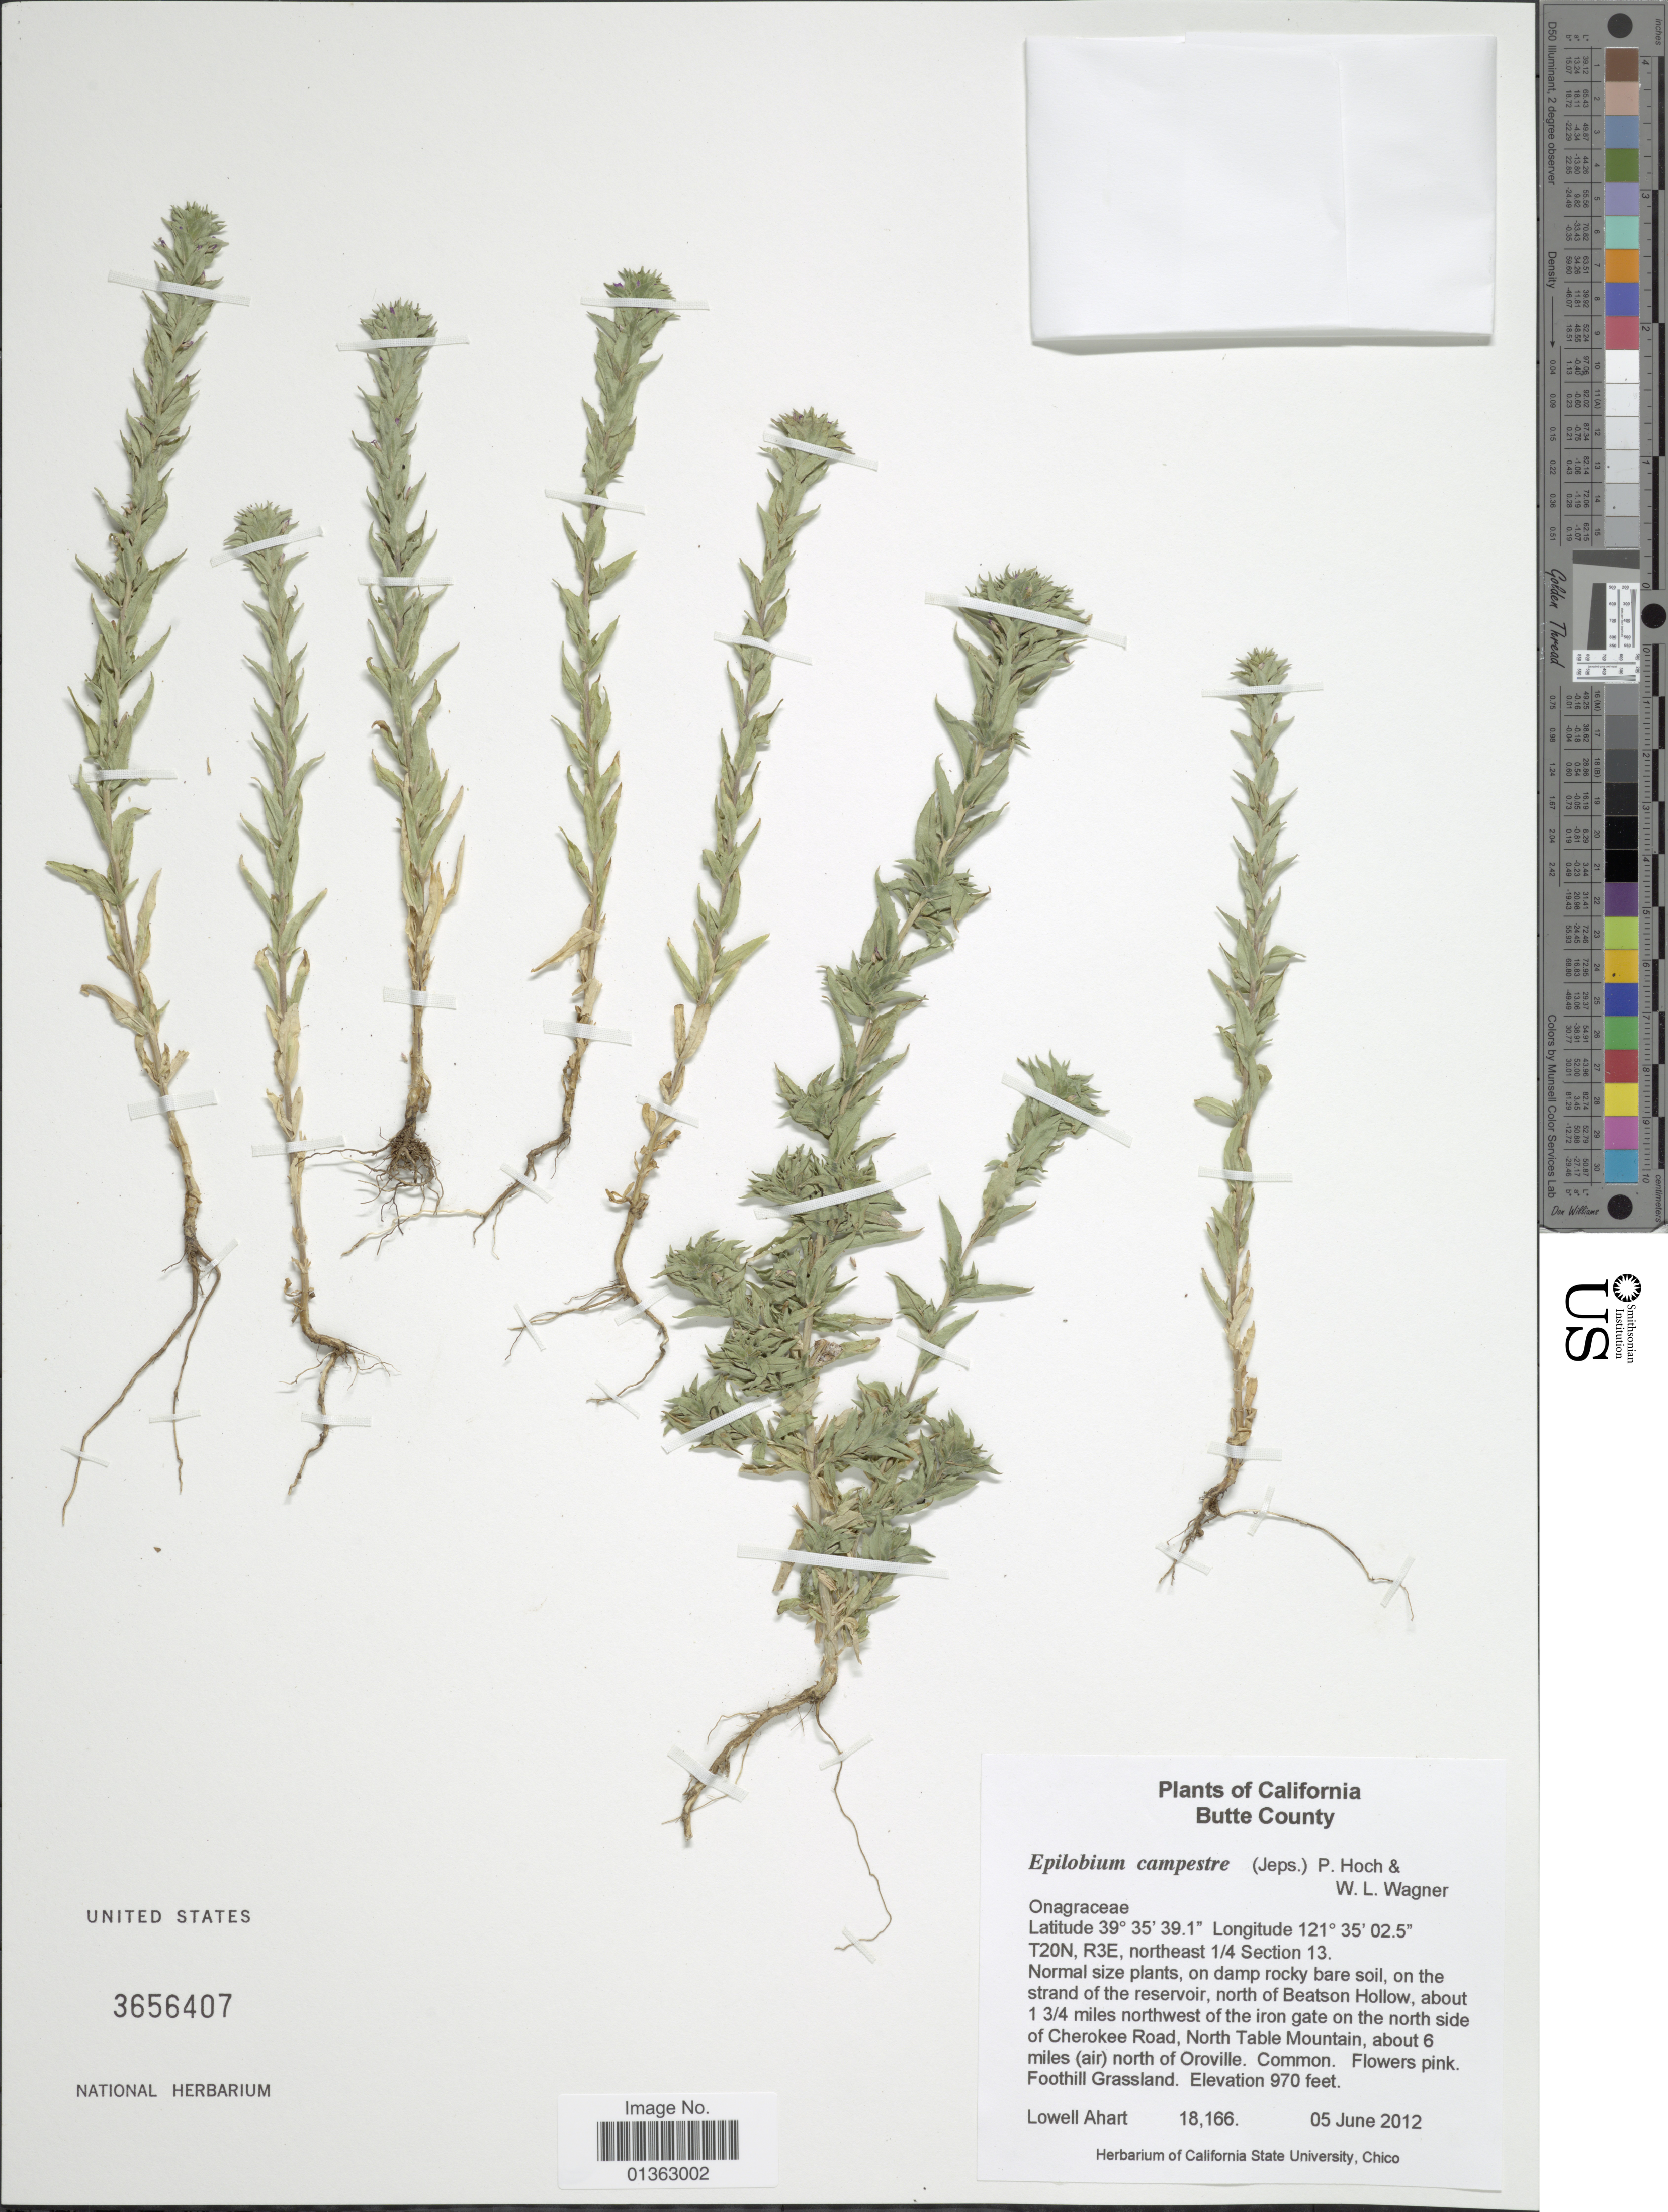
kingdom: Plantae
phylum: Tracheophyta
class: Magnoliopsida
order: Myrtales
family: Onagraceae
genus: Epilobium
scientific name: Epilobium campestre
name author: (Jeps.) Hoch & W.L. Wagner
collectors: L. Ahart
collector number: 18166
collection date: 2012-06-05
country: United States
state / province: California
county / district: Butte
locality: Butte County. On the strand of the reservoir, north of Beatson Hollow, about 1 3/4 miles northwest of the iron gate on the north side of Cherokee Road, North Table Mountain, about 6 miles (air) north of Oroville.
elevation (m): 296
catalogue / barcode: US 3656407